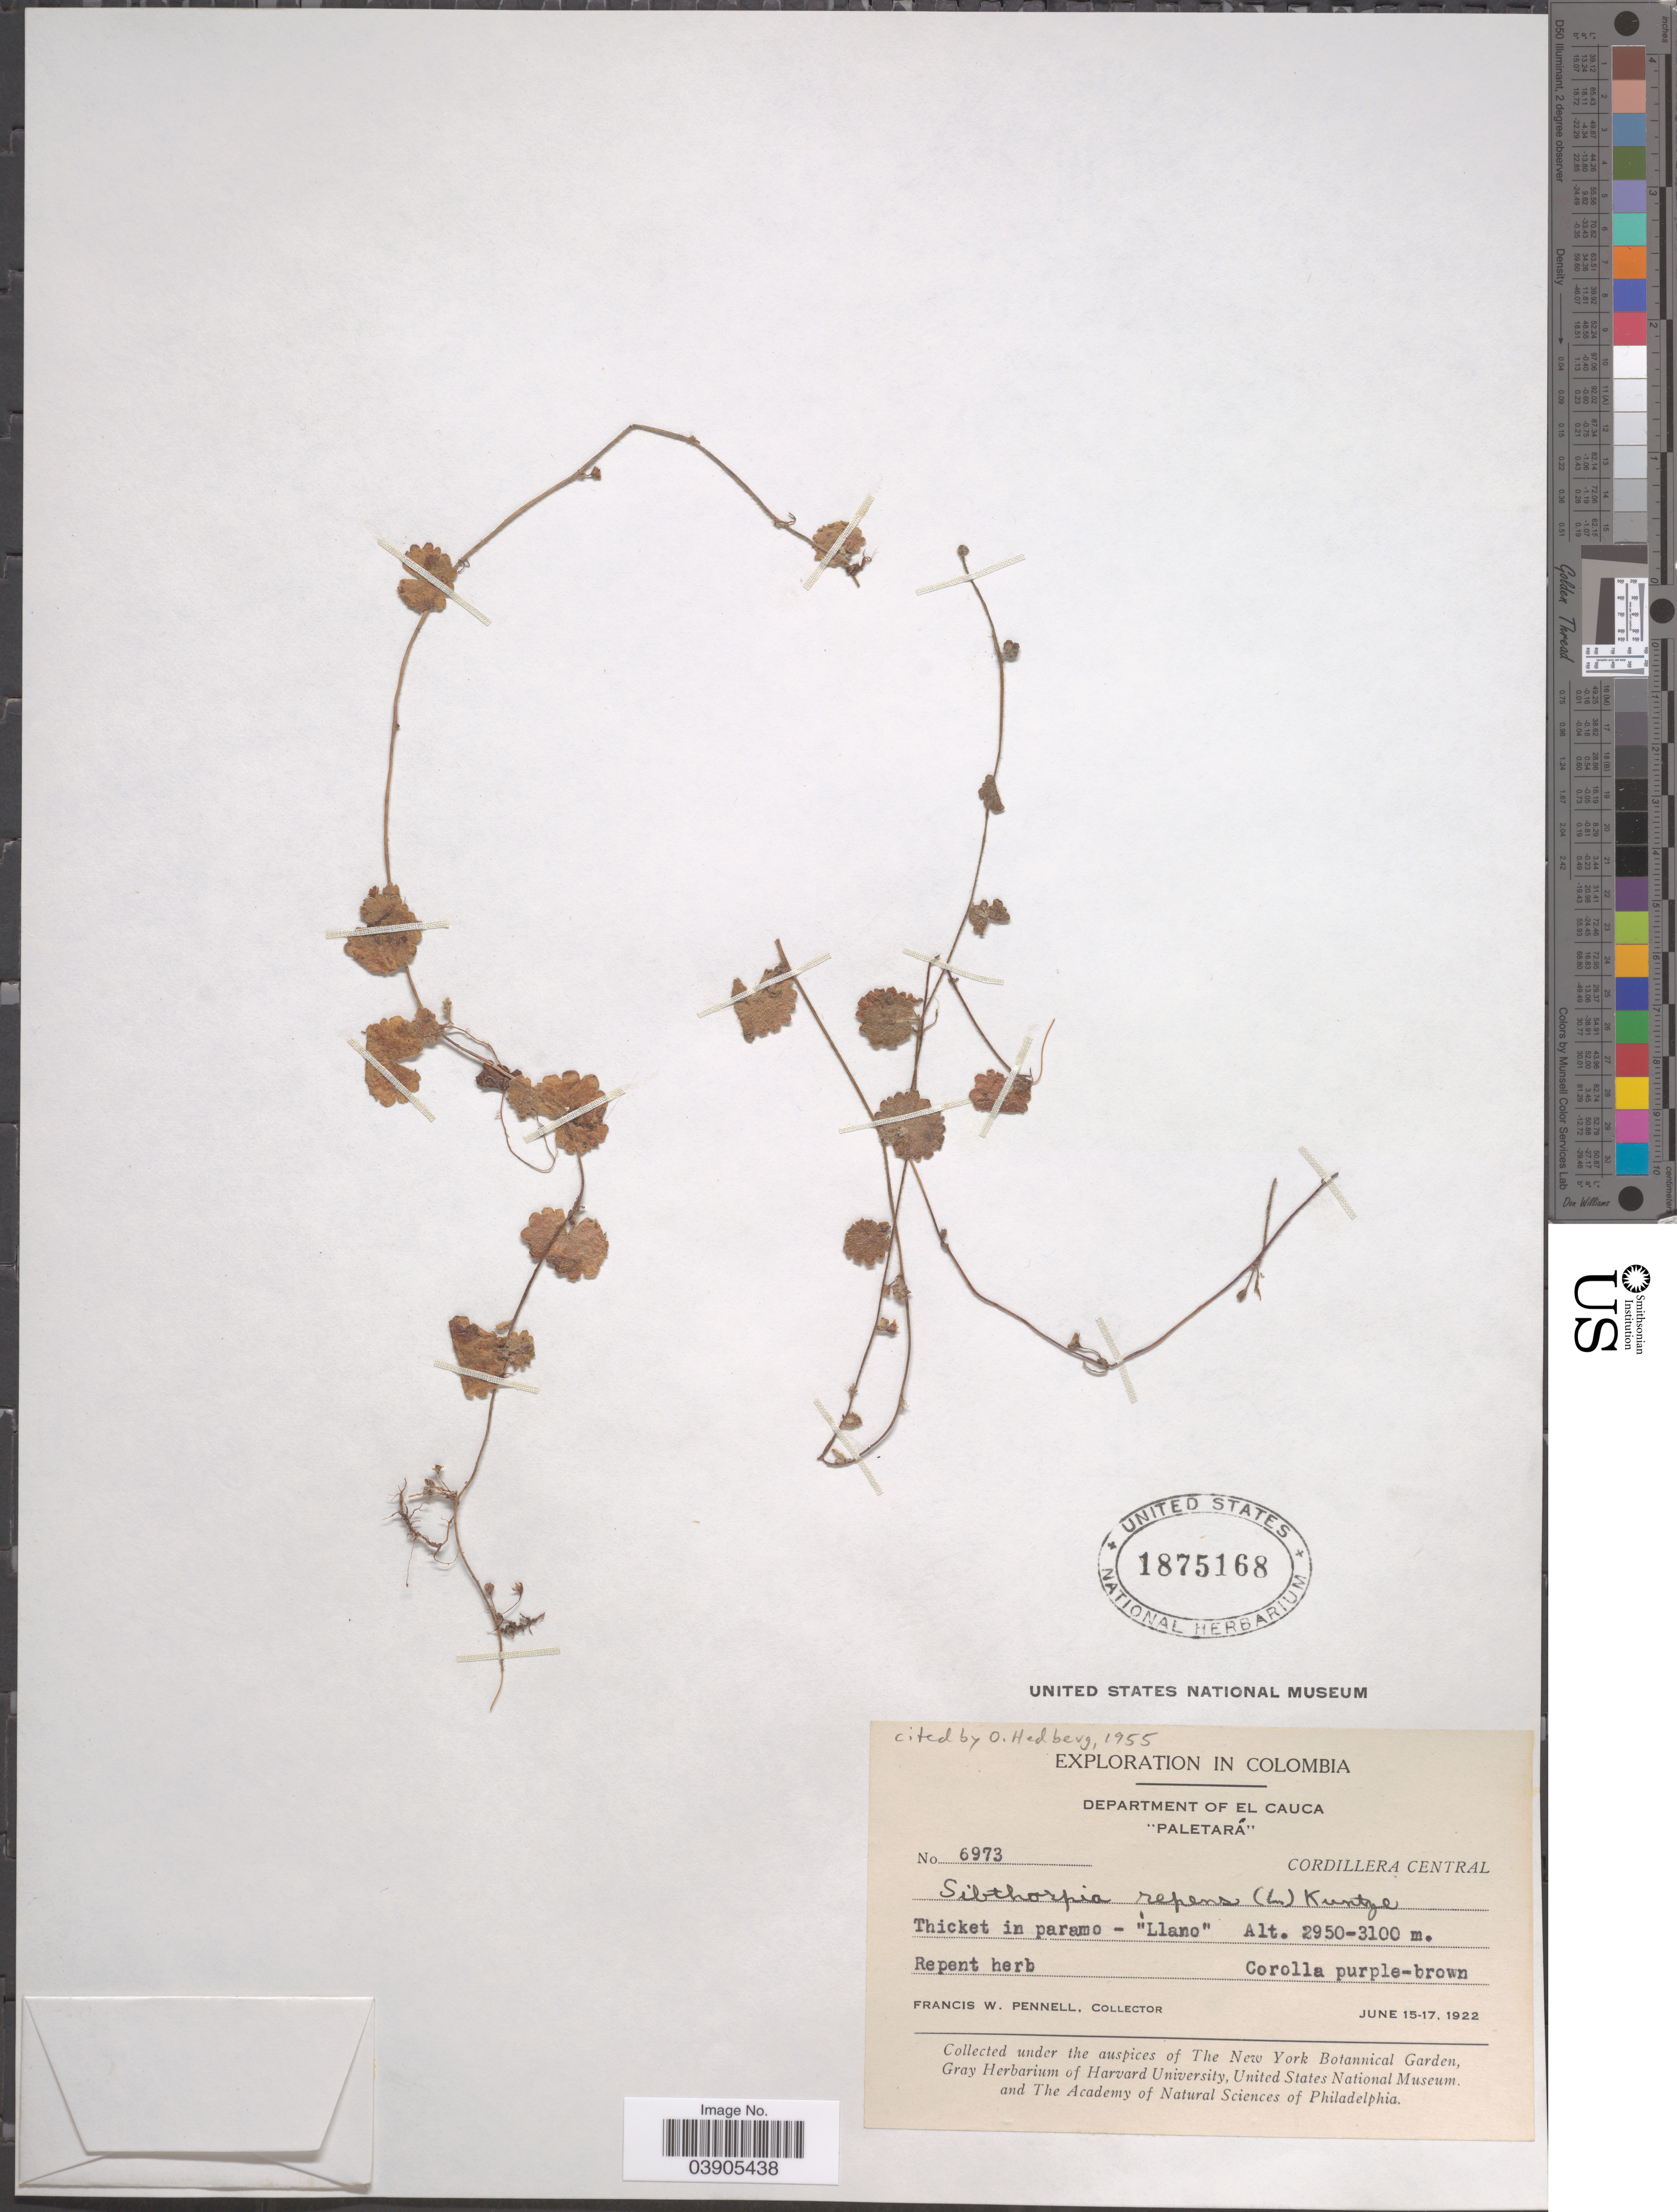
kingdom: Plantae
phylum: Tracheophyta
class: Magnoliopsida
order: Lamiales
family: Plantaginaceae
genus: Sibthorpia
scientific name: Sibthorpia repens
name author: (L.) Kuntze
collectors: F. W. Pennell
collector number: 6973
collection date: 1922-06-15/1922-06-17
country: Colombia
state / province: Cauca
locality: Department of El Cauca. "Paletará". Cordillera Central. Thicket in paramo - "Llano".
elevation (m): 2950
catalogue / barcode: US 1875168